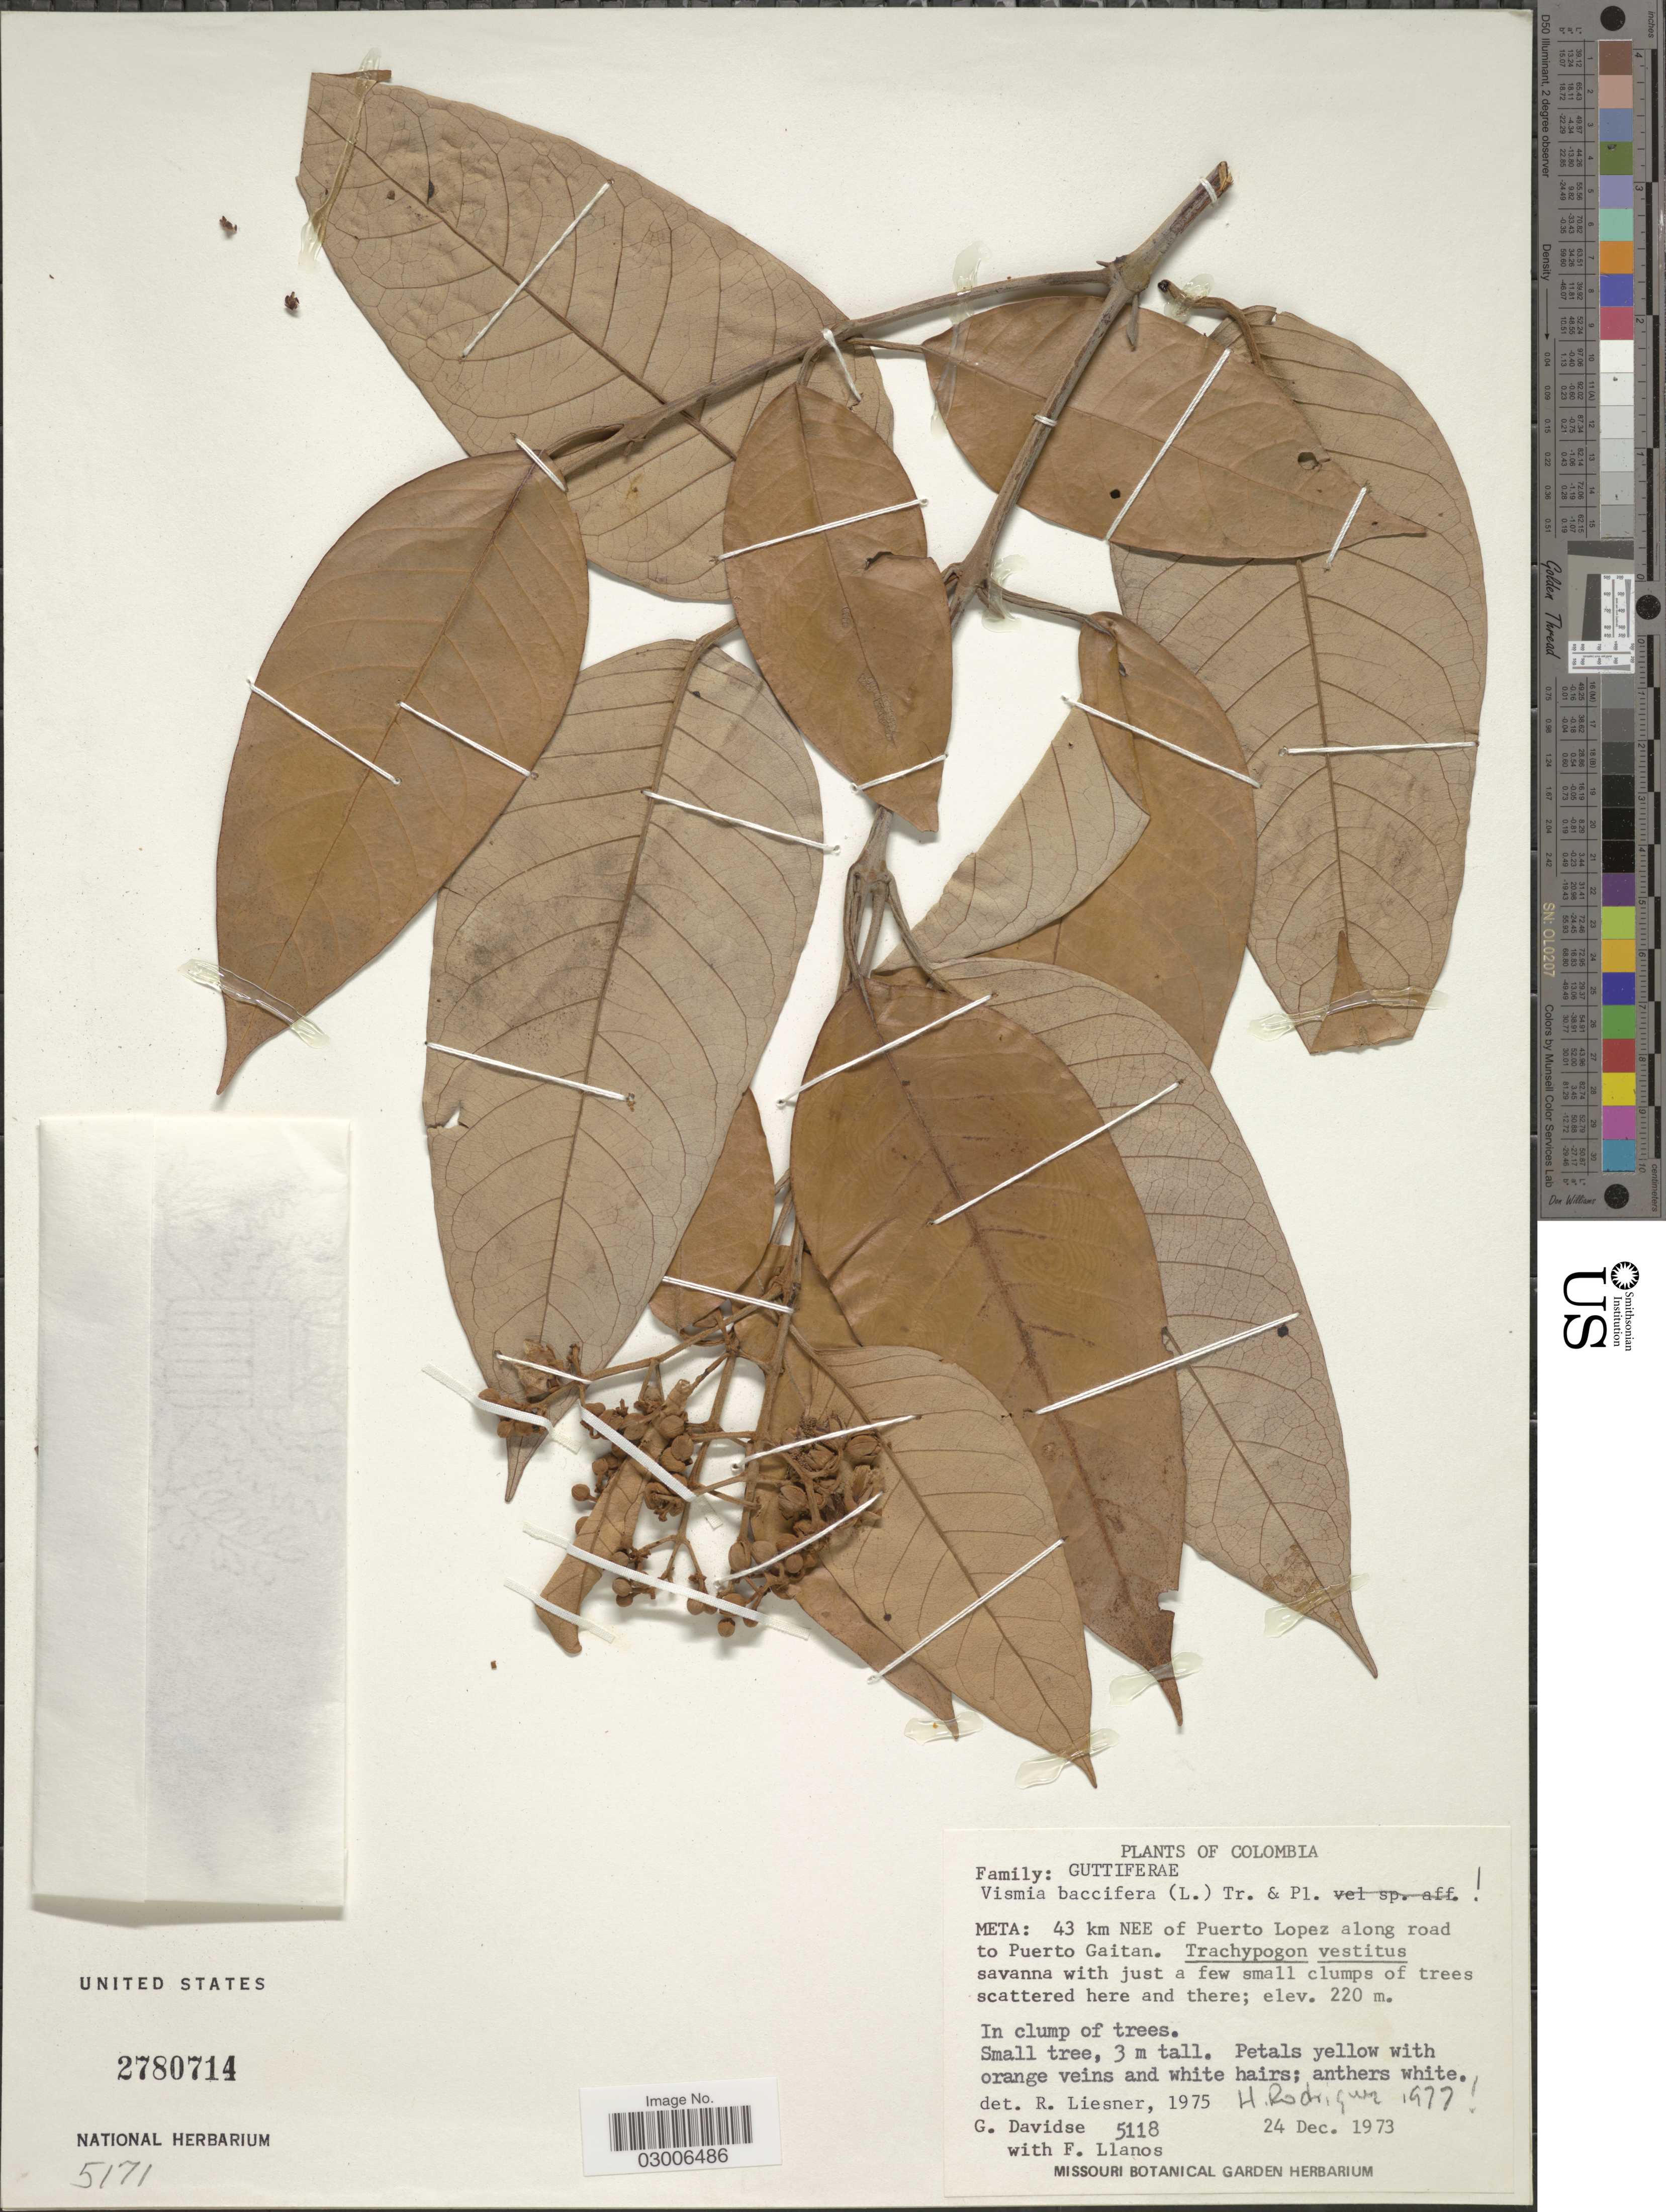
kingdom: Plantae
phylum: Tracheophyta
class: Magnoliopsida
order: Malpighiales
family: Hypericaceae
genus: Vismia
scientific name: Vismia baccifera subsp. baccifera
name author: (L.) Triana & Planch.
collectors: G. Davidse & F. Llanos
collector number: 5118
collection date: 1973-12-24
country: Colombia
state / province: Meta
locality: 43 km NEE of Puerto Lopez along road to Puerto Gaitan.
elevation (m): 220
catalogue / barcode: US 2780714